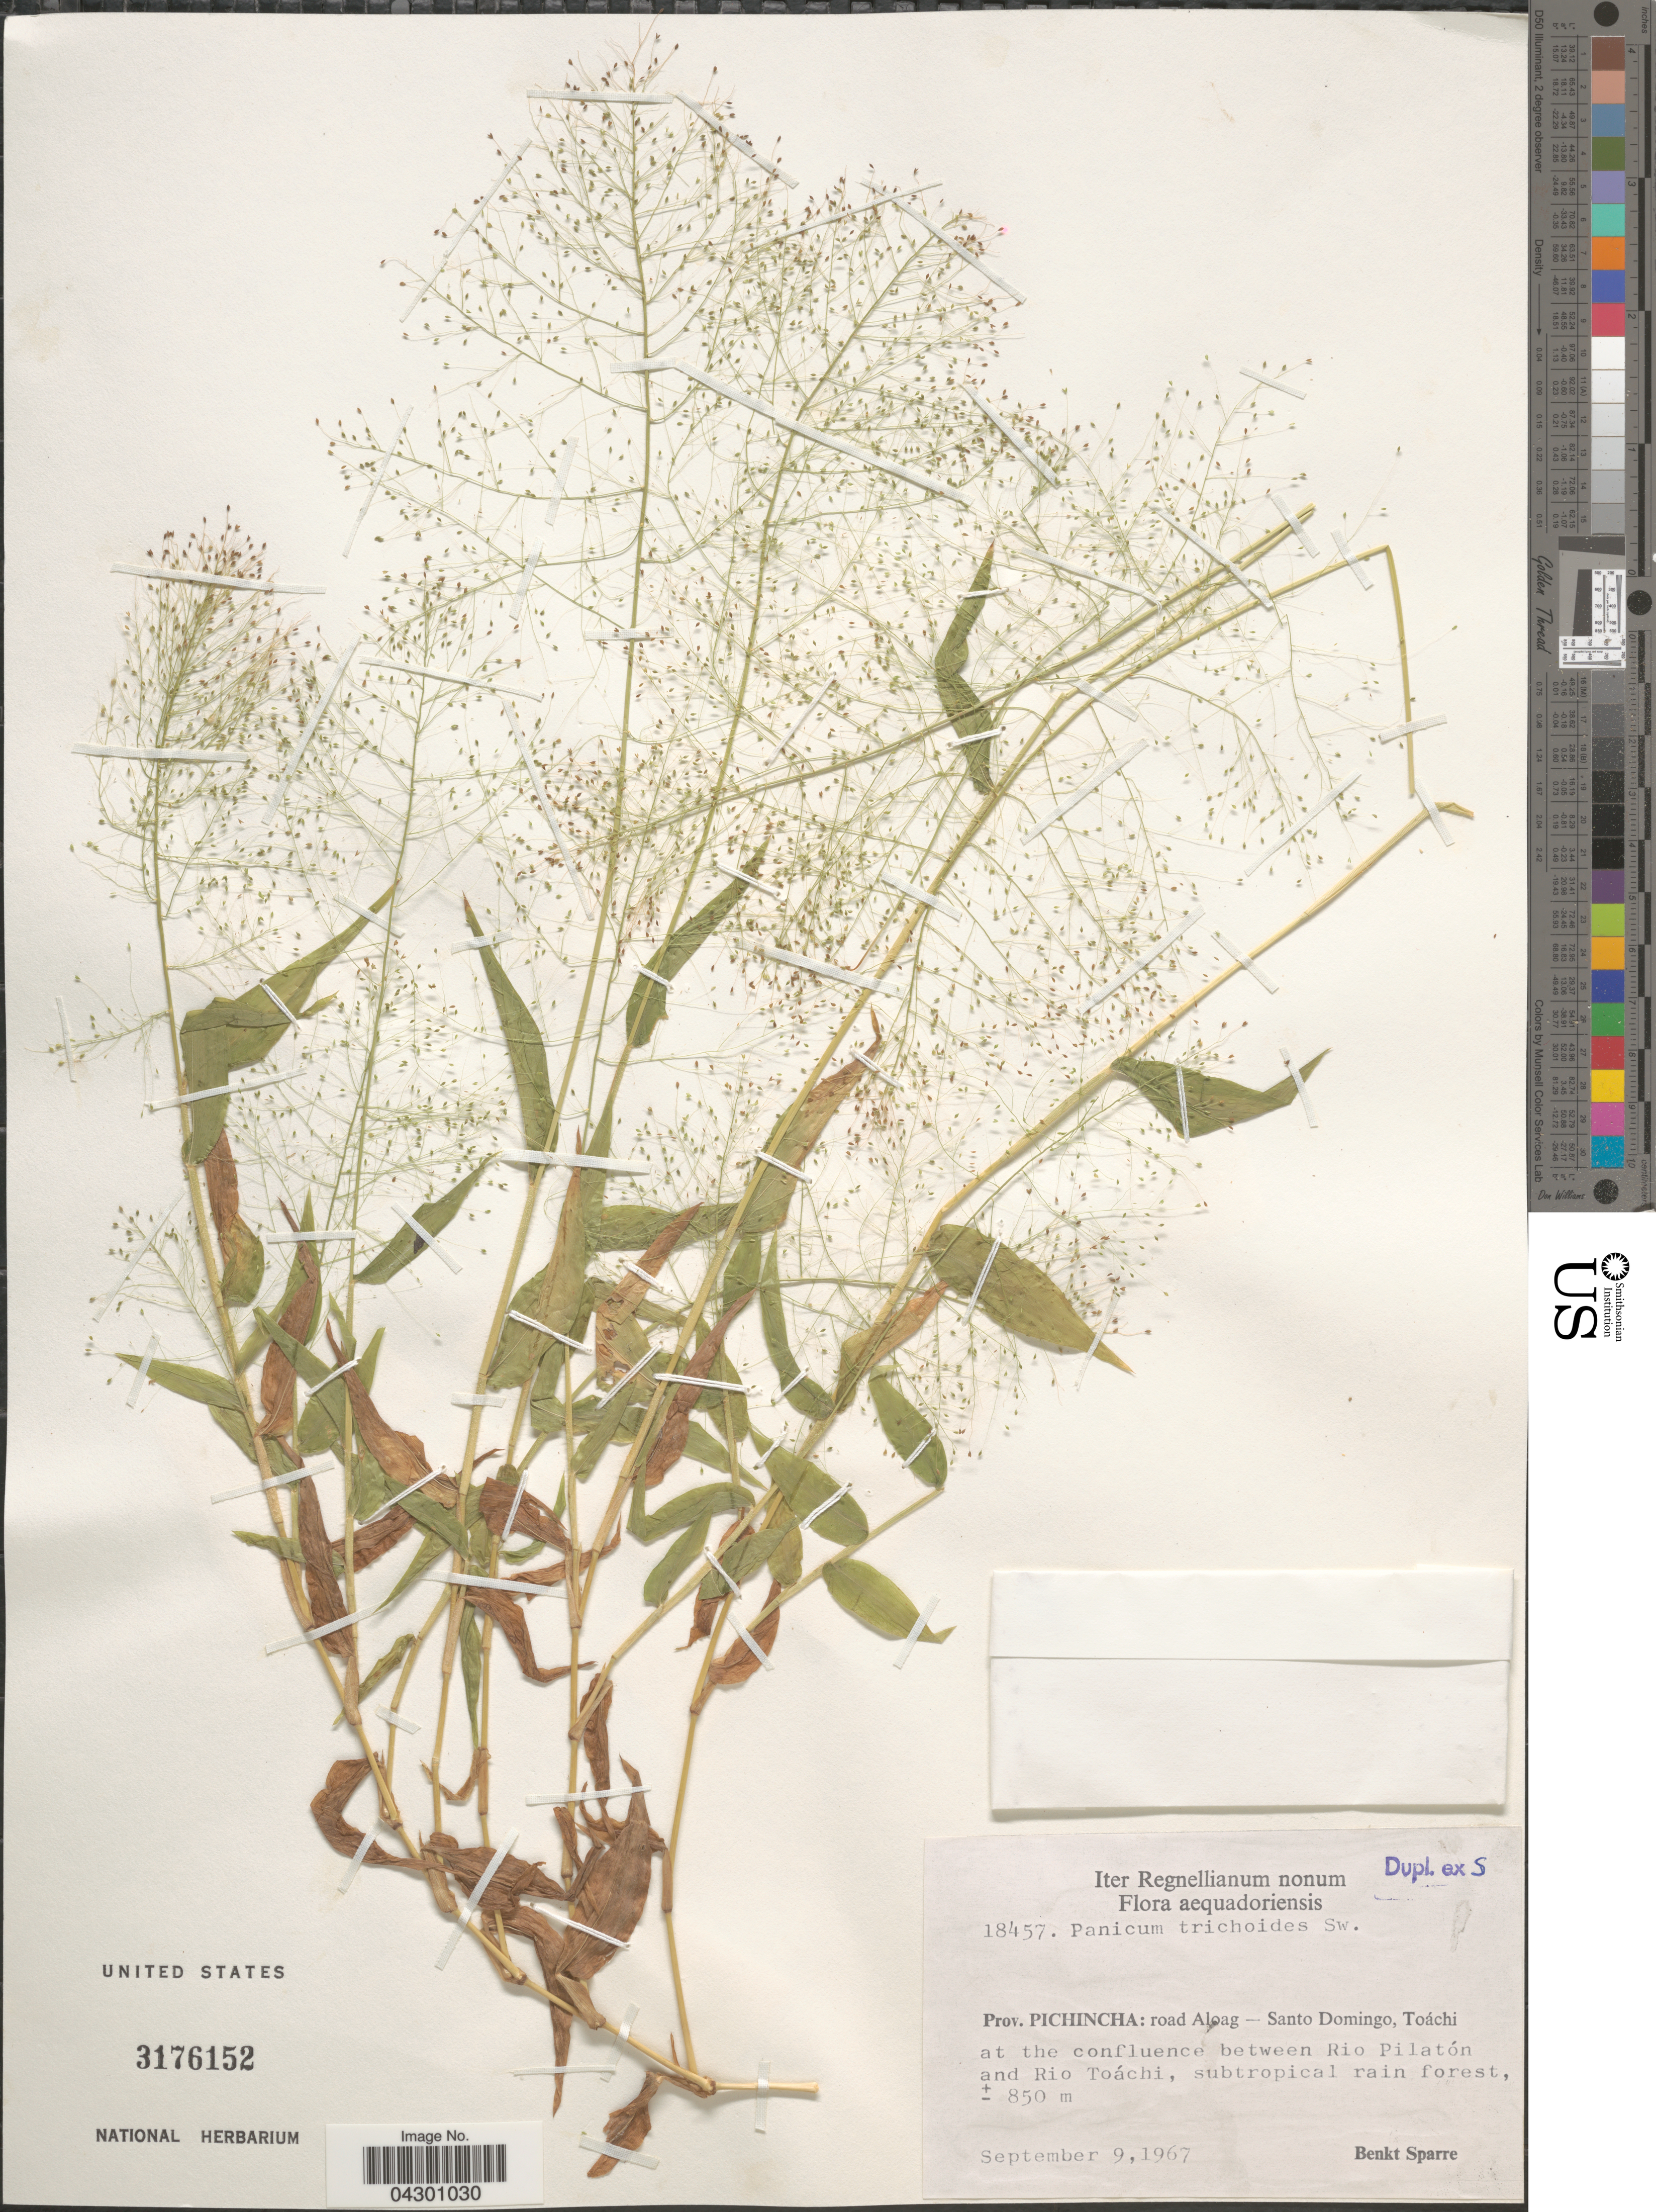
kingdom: Plantae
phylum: Tracheophyta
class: Liliopsida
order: Poales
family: Poaceae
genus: Panicum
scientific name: Panicum trichoides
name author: Sw.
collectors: B. Sparre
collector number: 18457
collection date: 1967-09-09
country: Ecuador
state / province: Pichincha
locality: Iter Regnellianum nonum. Road Aloag - Santo Domingo, Toáchi at the confluence between Rio Pilatón and Rio Toáchi.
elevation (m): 850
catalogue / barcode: US 3176152